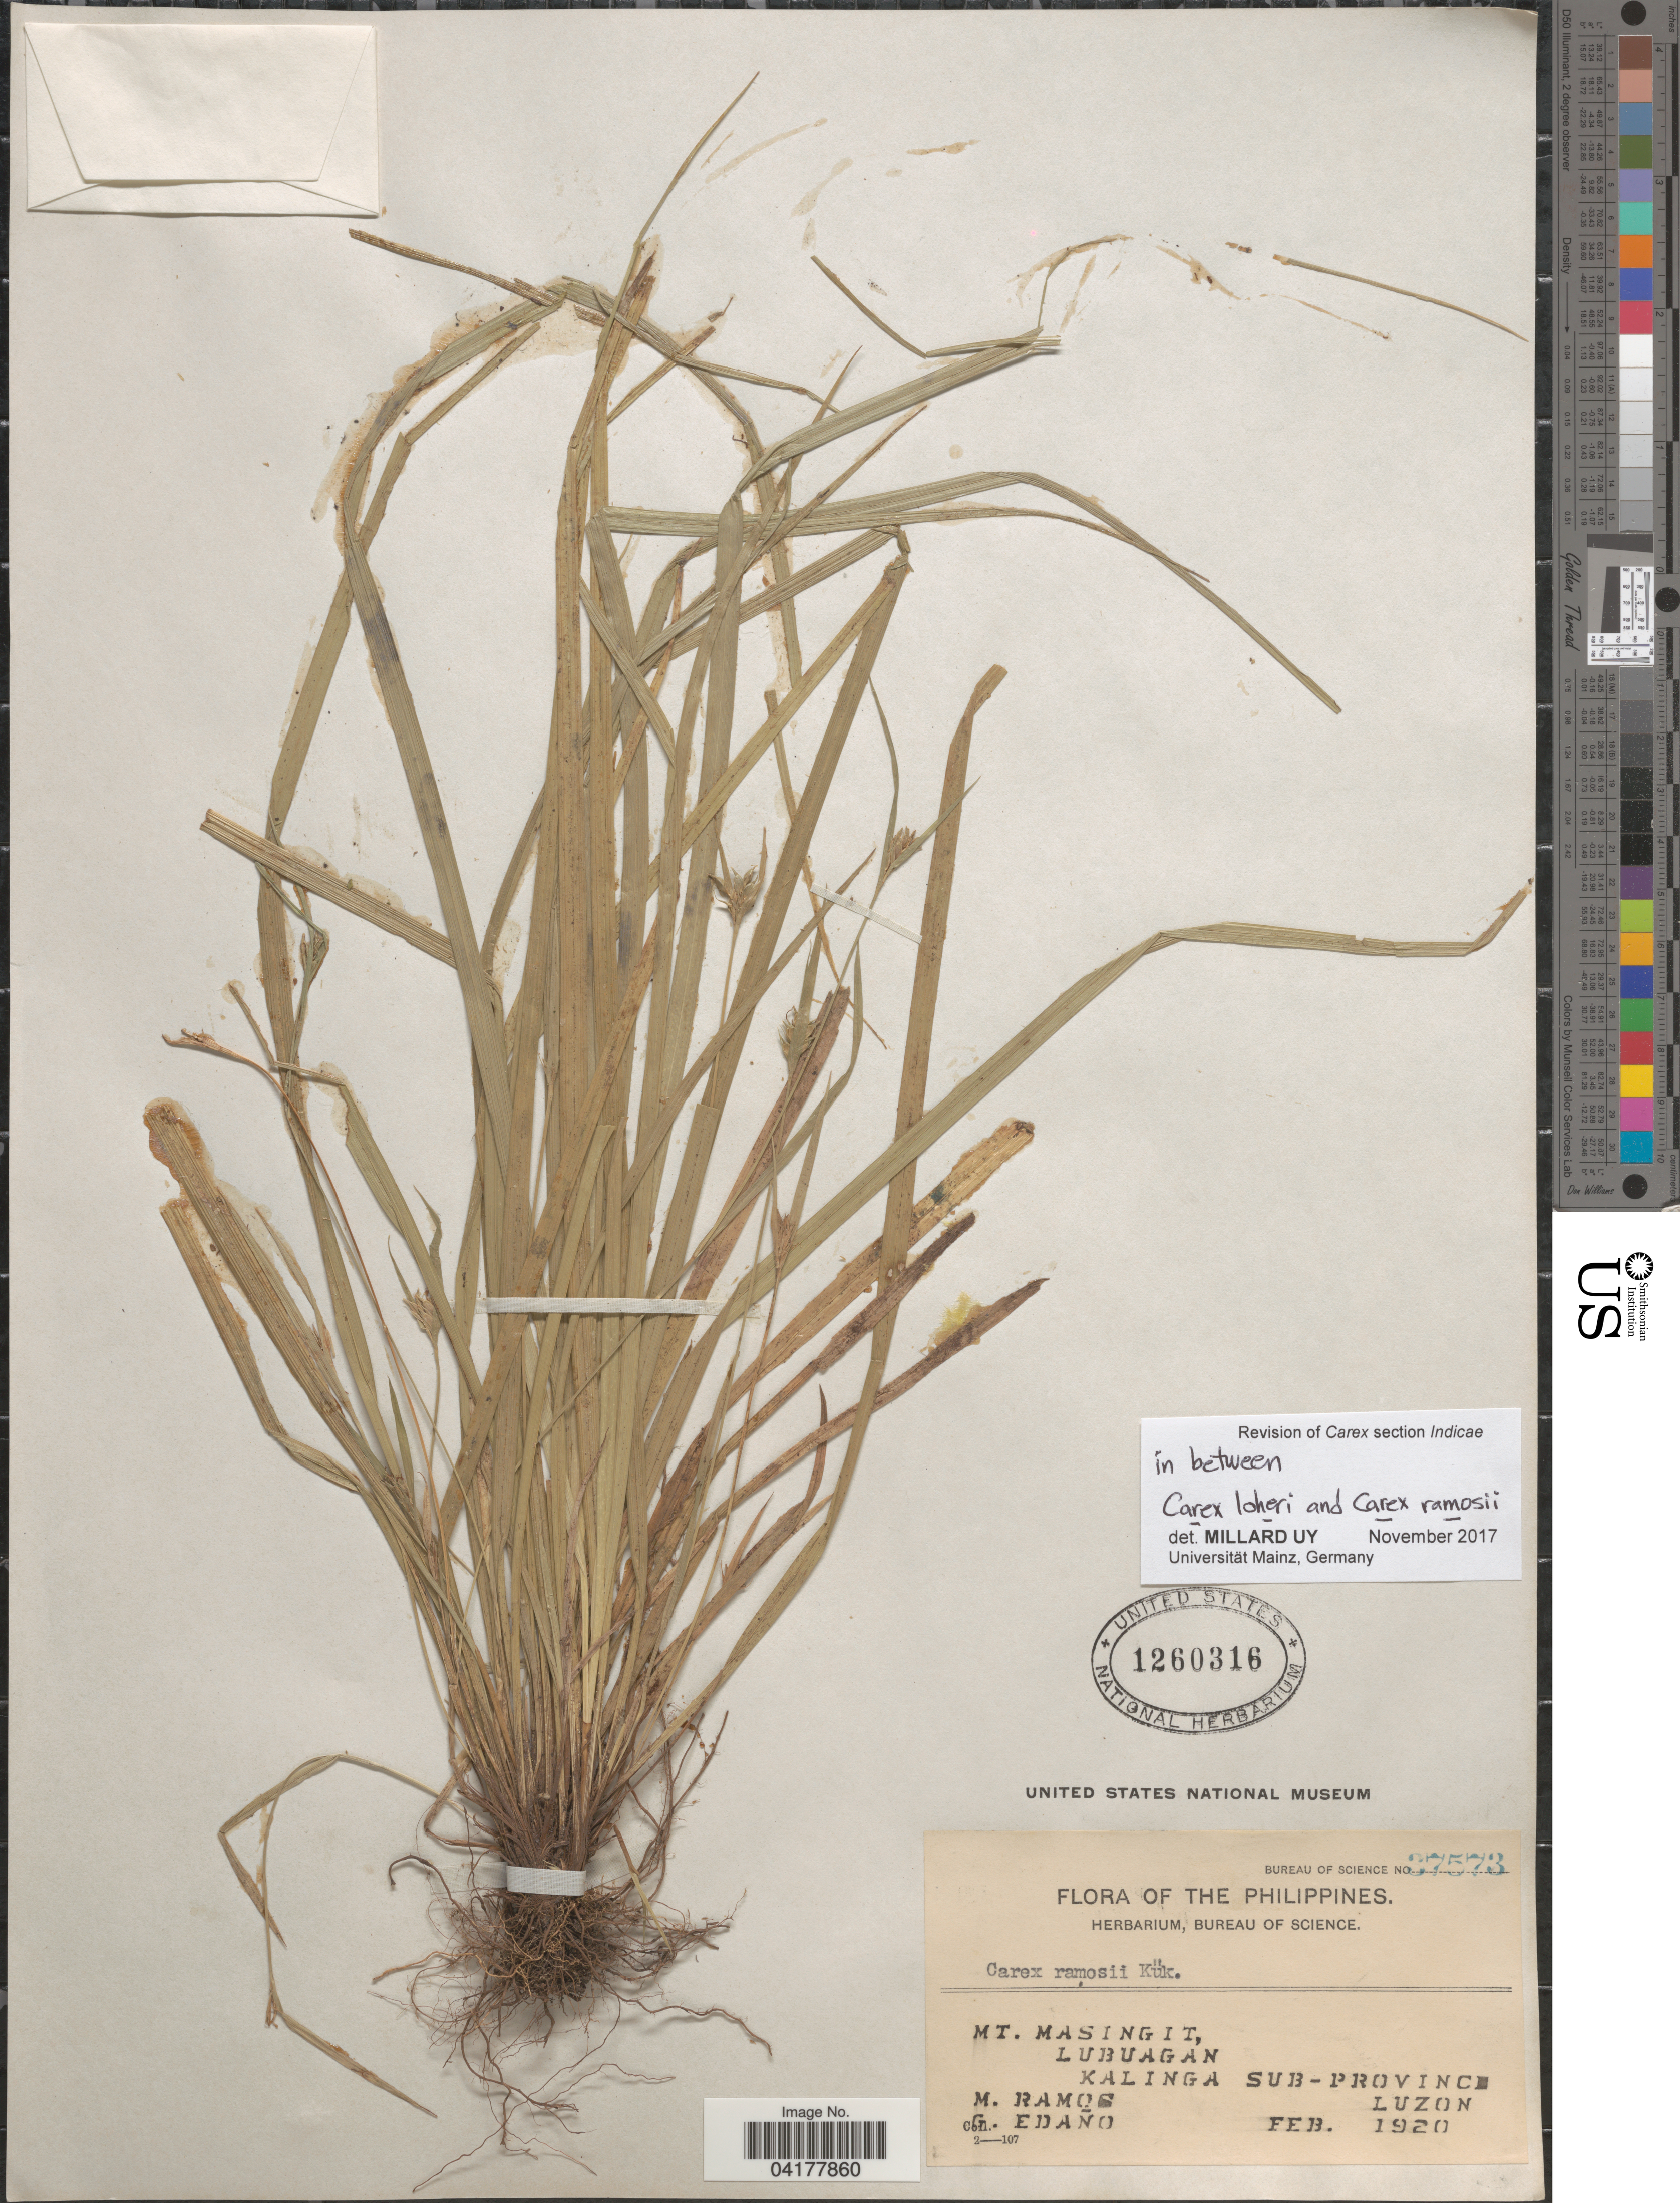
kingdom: Plantae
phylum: Tracheophyta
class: Liliopsida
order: Poales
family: Cyperaceae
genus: Carex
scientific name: Carex sp.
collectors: M. Ramos & G. Edaño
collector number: Bureau of Science 37573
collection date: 1920-02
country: Philippines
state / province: Cordillera (Administrative Region)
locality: Mt. Masingit, Lubuagan. Kalinga Sub-Province. Luzon.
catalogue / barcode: US 1260316